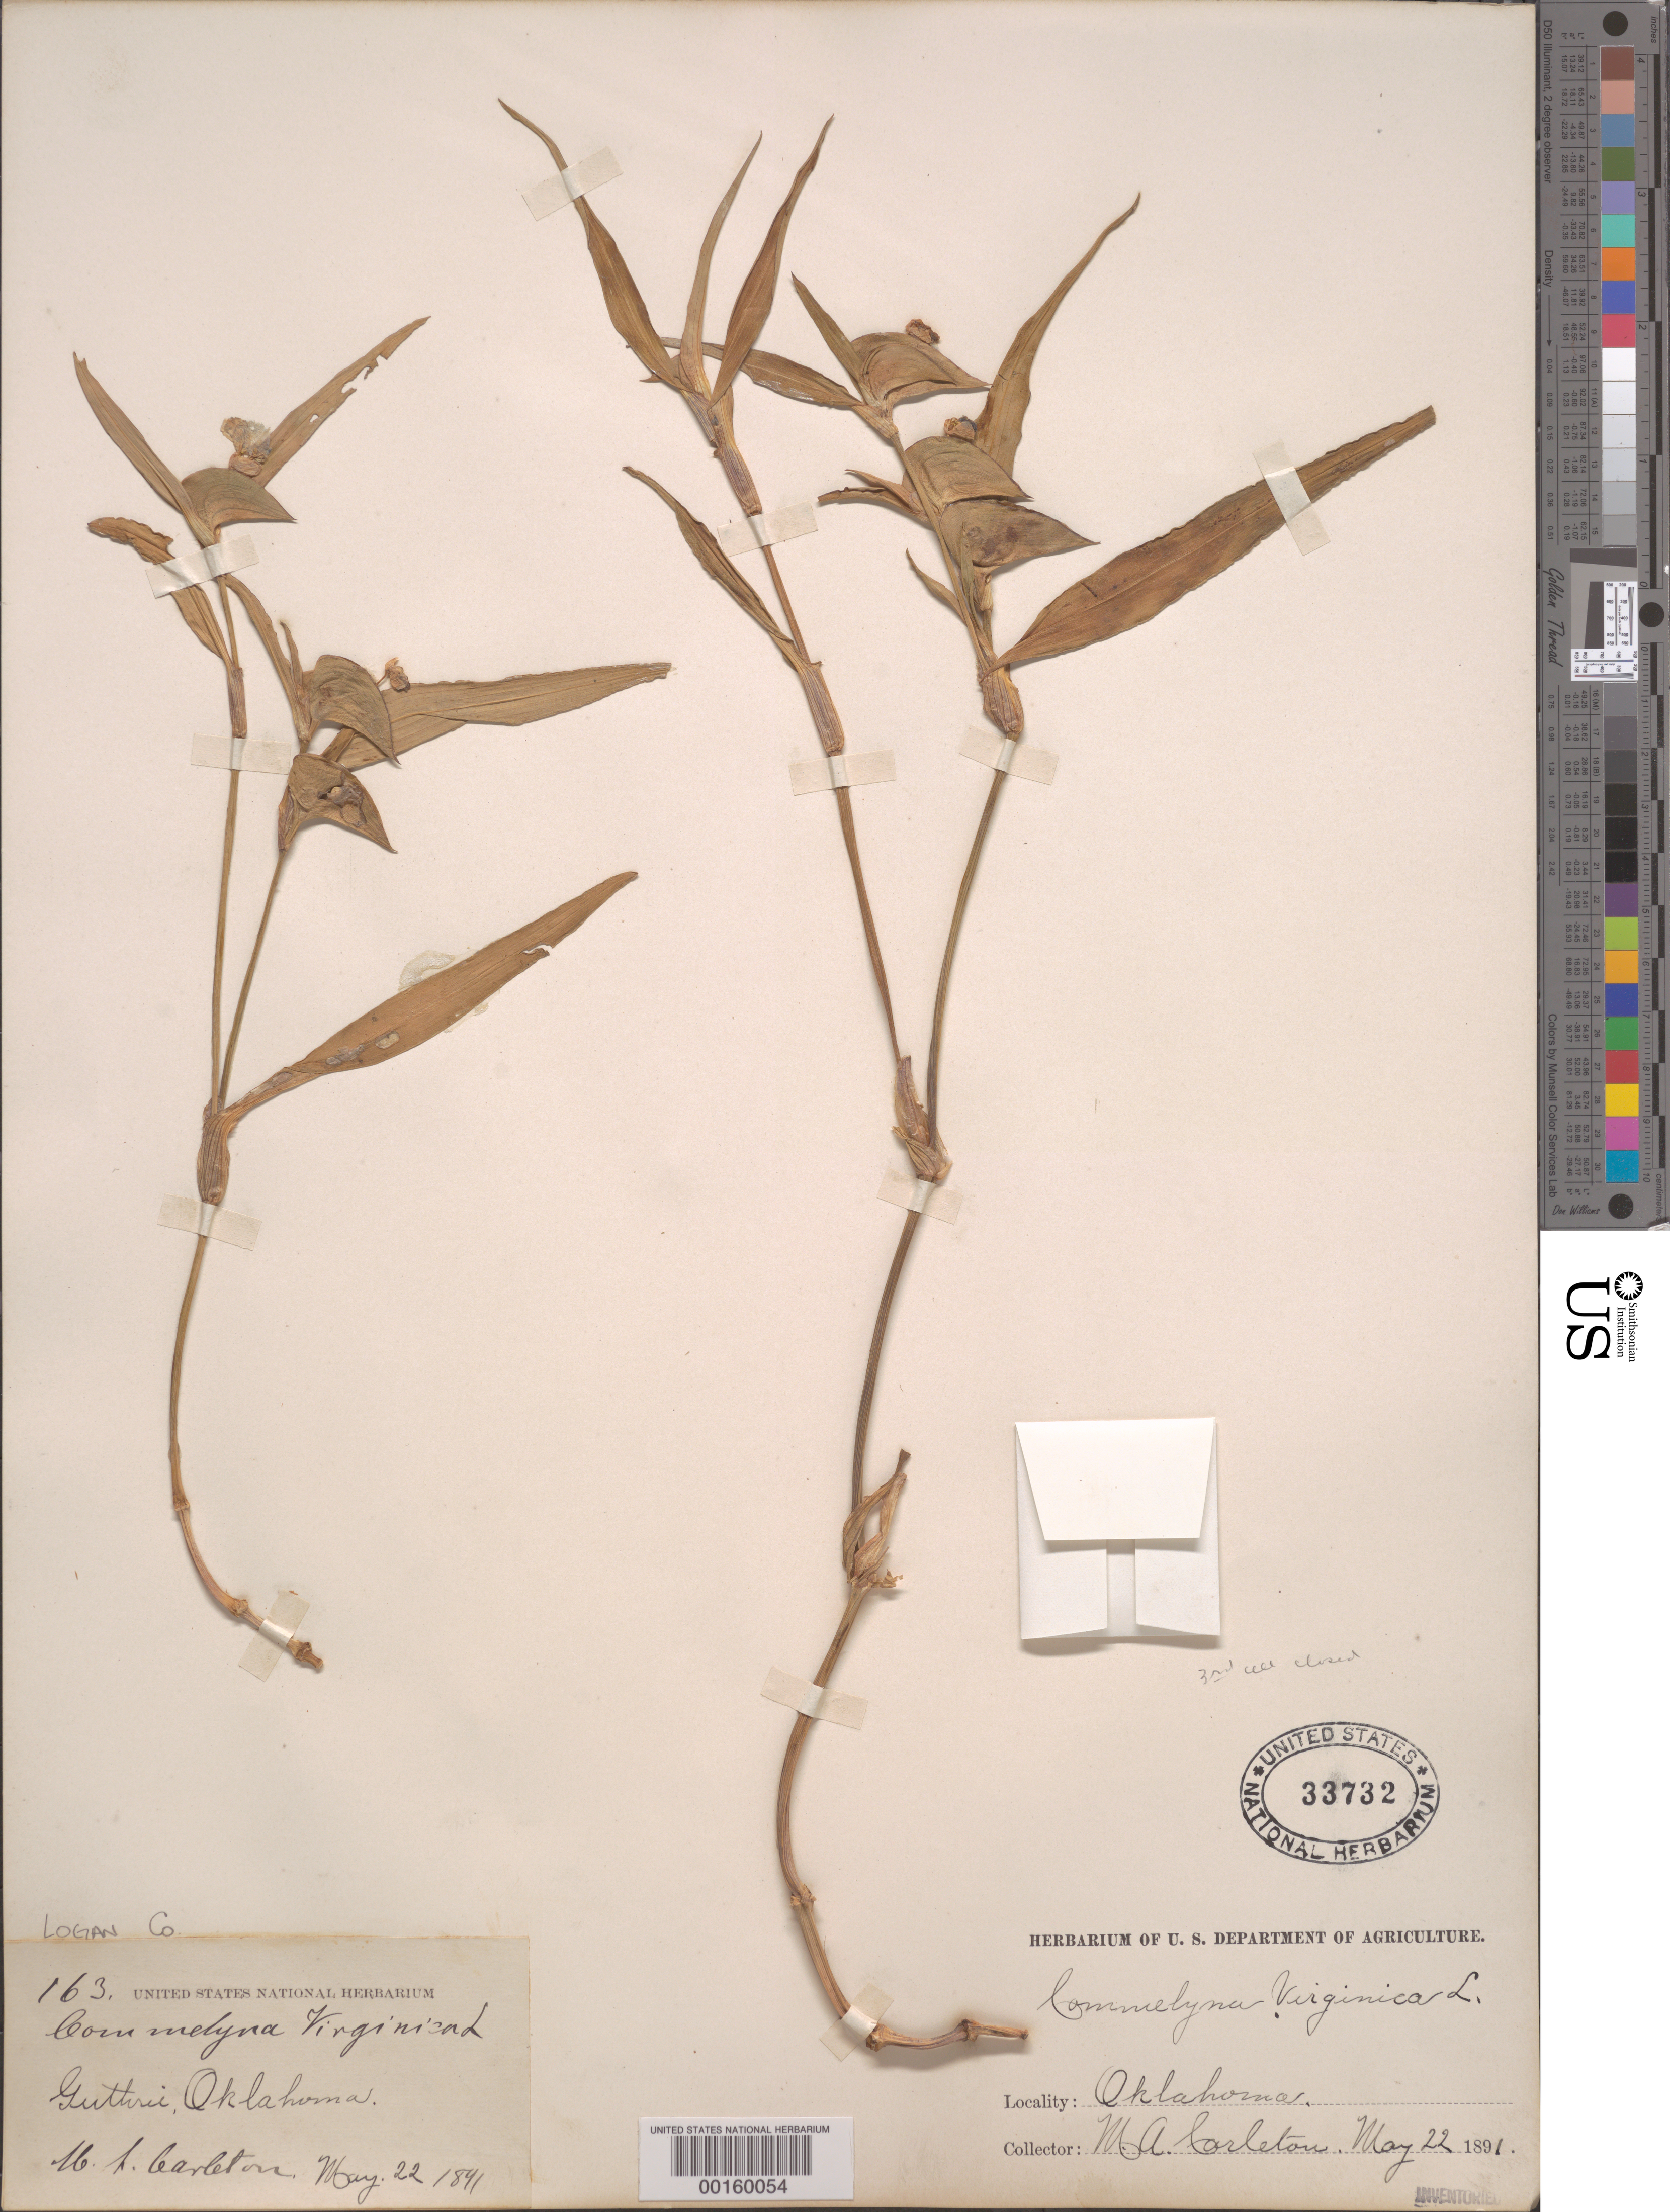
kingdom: Plantae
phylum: Tracheophyta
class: Liliopsida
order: Commelinales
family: Commelinaceae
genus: Commelina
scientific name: Commelina erecta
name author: L.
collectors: M. A. Carleton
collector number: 163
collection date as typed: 22 May 1891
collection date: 1891-05-22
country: United States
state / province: Oklahoma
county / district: Logan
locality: Guthrie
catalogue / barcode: US 33732